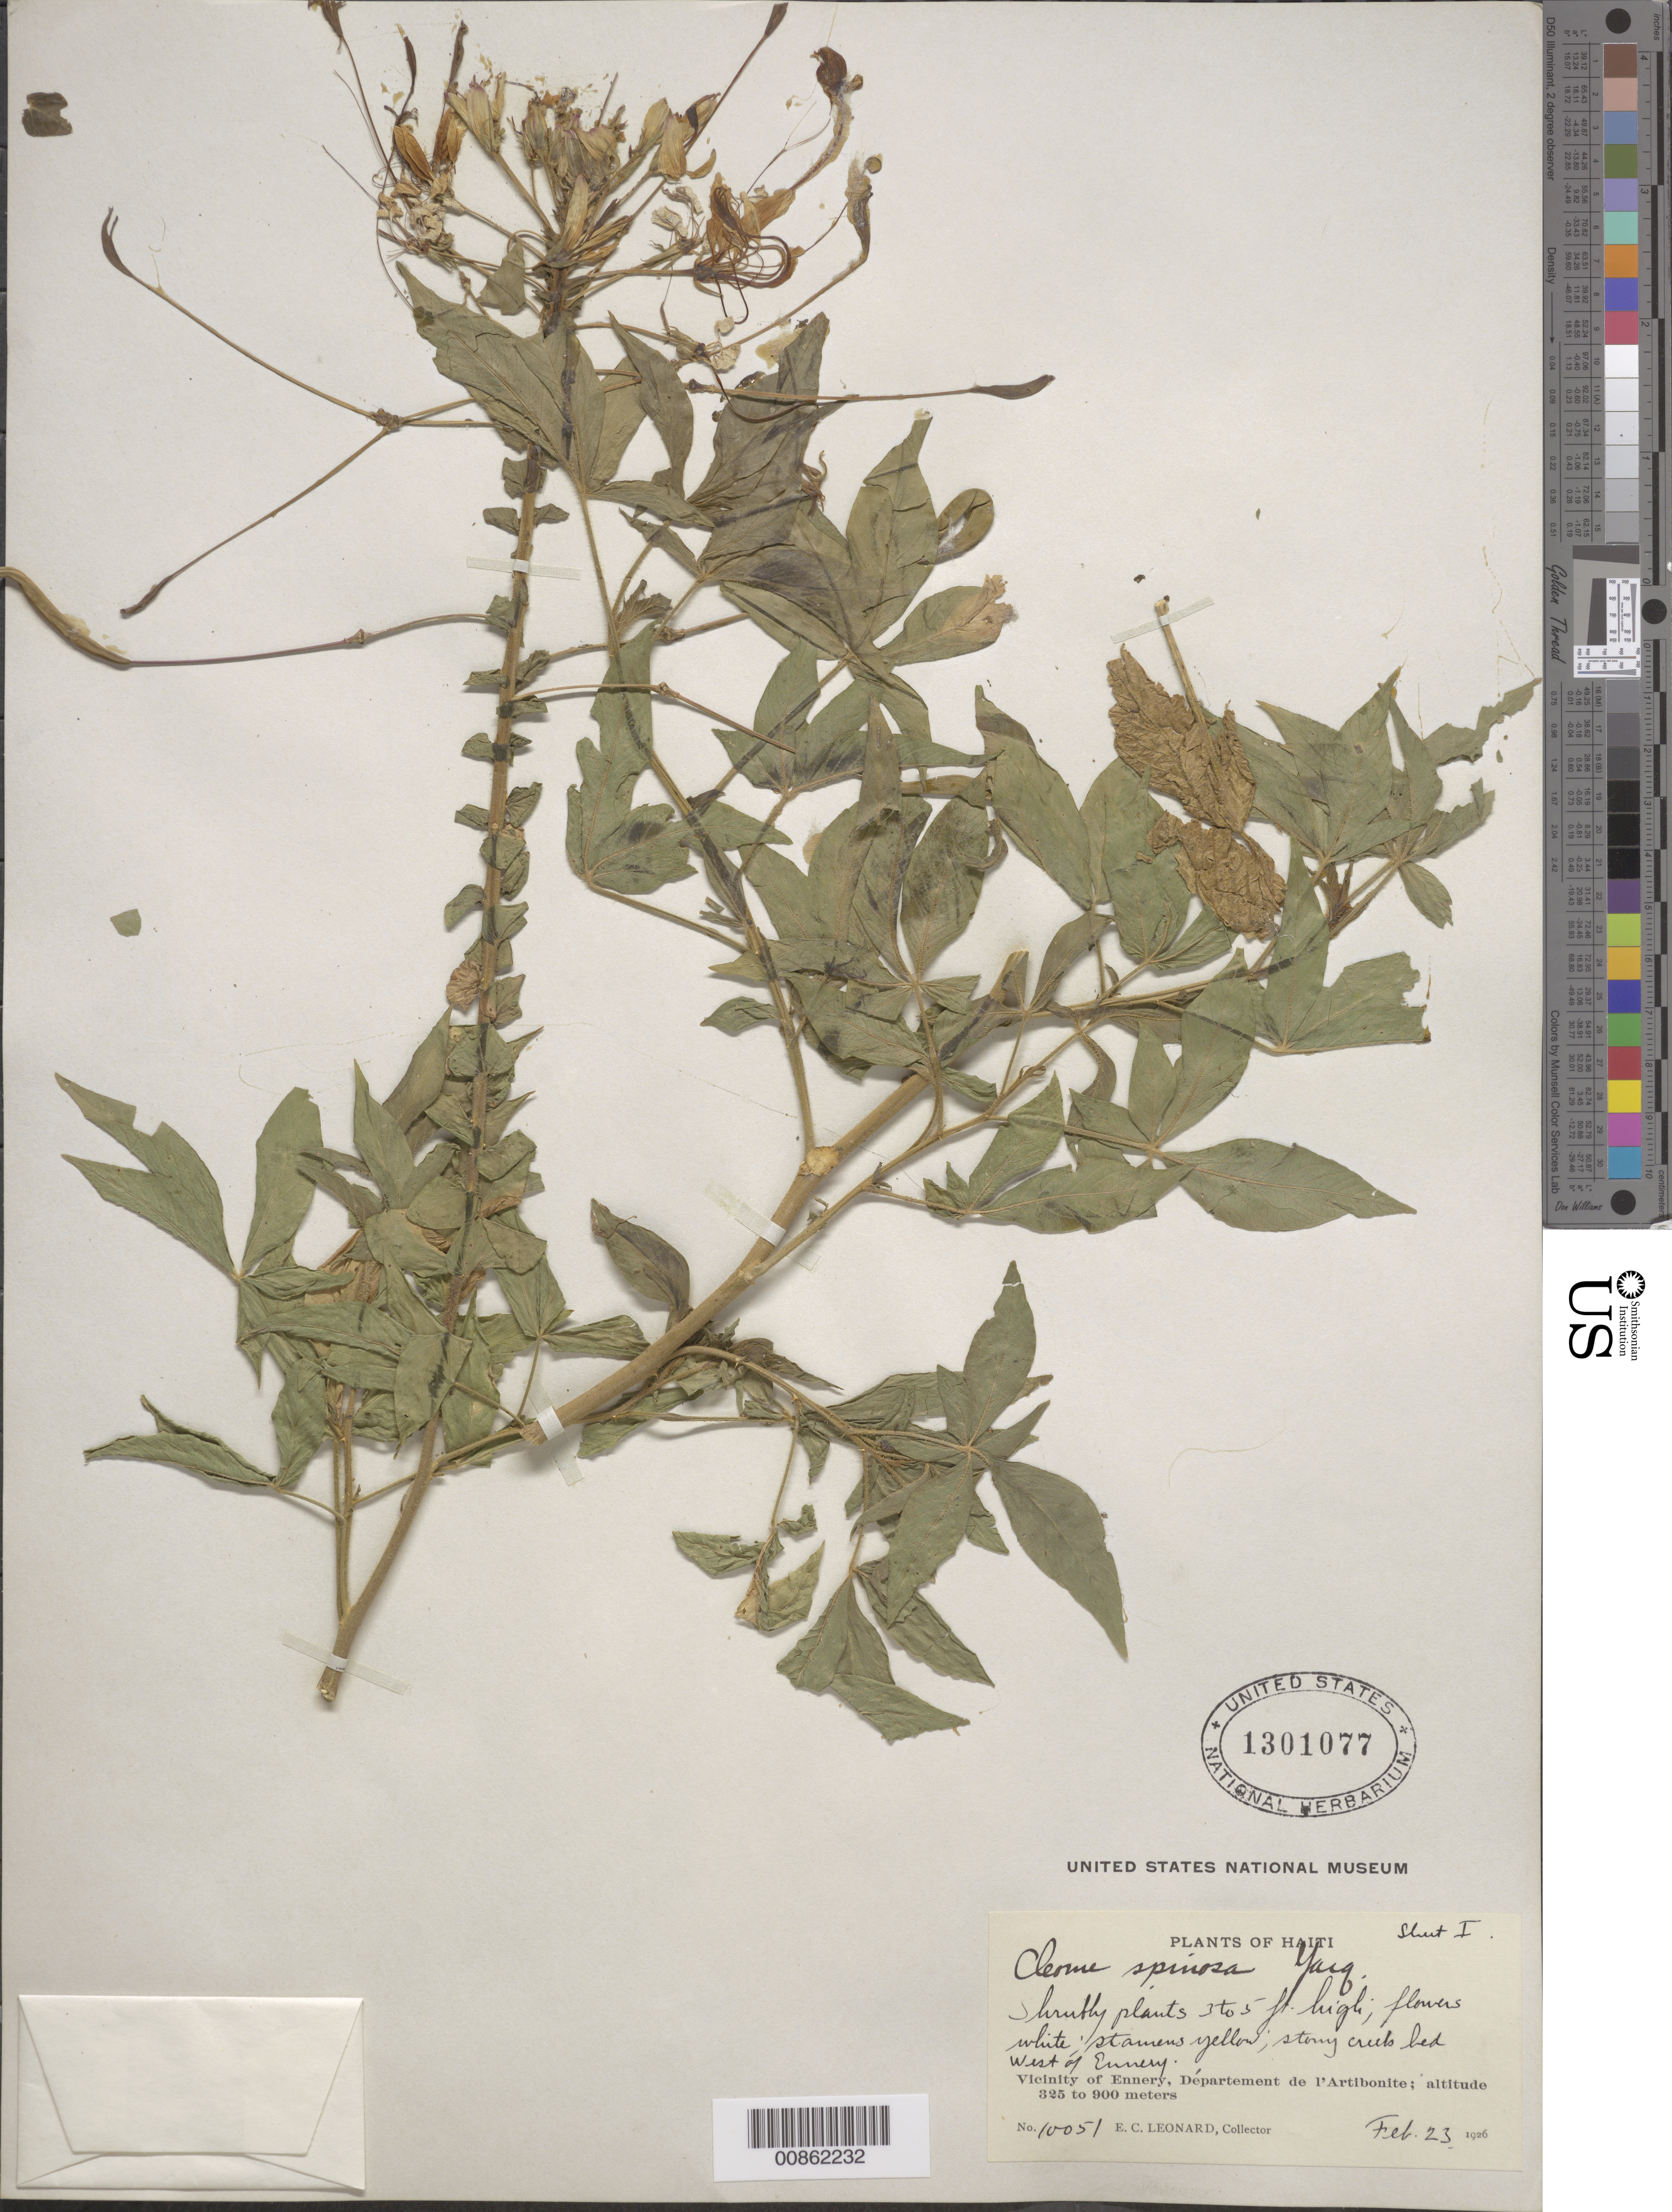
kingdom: Plantae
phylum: Tracheophyta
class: Magnoliopsida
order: Brassicales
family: Cleomaceae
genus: Tarenaya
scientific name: Tarenaya spinosa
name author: (Jacq.) Raf.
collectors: E. C. Leonard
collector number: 10051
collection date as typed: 23 Feb 1926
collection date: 1926-02-23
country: Haiti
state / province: Artibonite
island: Hispaniola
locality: West of Ennery.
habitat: Stony creek bed.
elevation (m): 325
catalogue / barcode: US 1301077